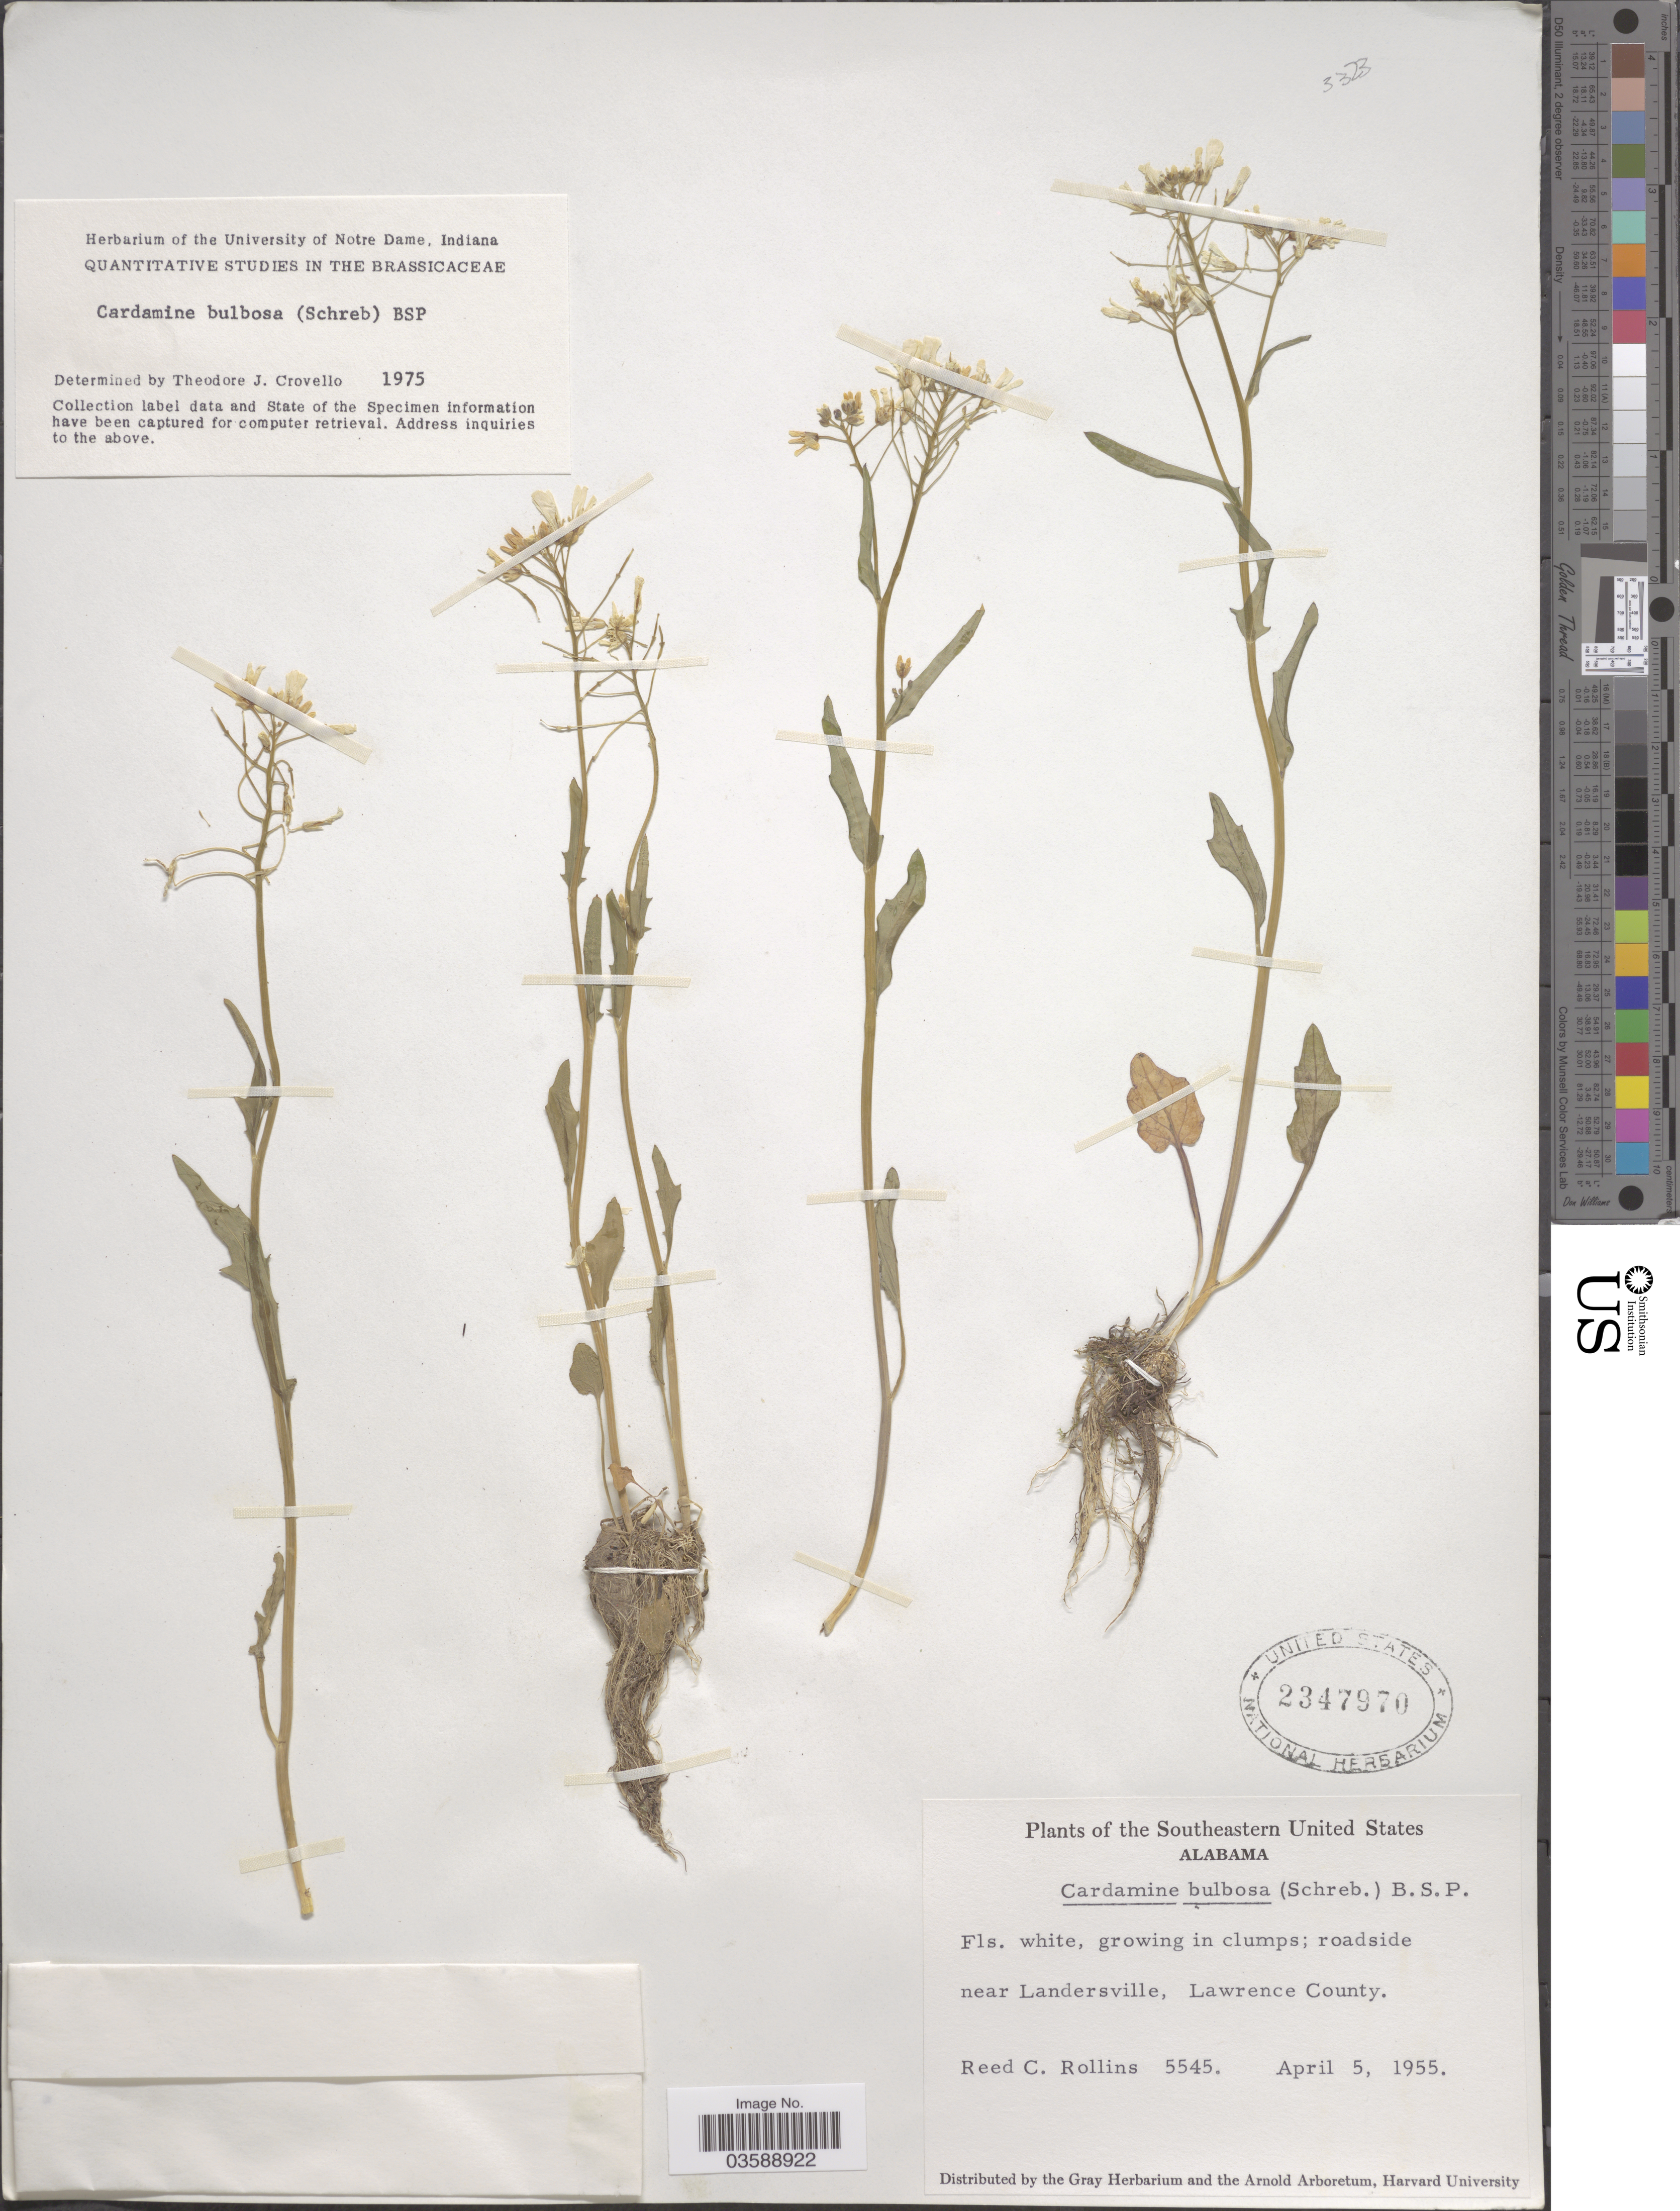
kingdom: Plantae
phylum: Tracheophyta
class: Magnoliopsida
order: Brassicales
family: Brassicaceae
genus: Cardamine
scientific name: Cardamine bulbosa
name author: (Schreb. ex Muhl.) Britton et al.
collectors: R. C. Rollins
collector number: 5545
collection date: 1955-04-05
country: United States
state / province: Alabama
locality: Southern United States. Roadside near Landersville, Lawrence County.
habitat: roadside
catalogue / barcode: US 2347970